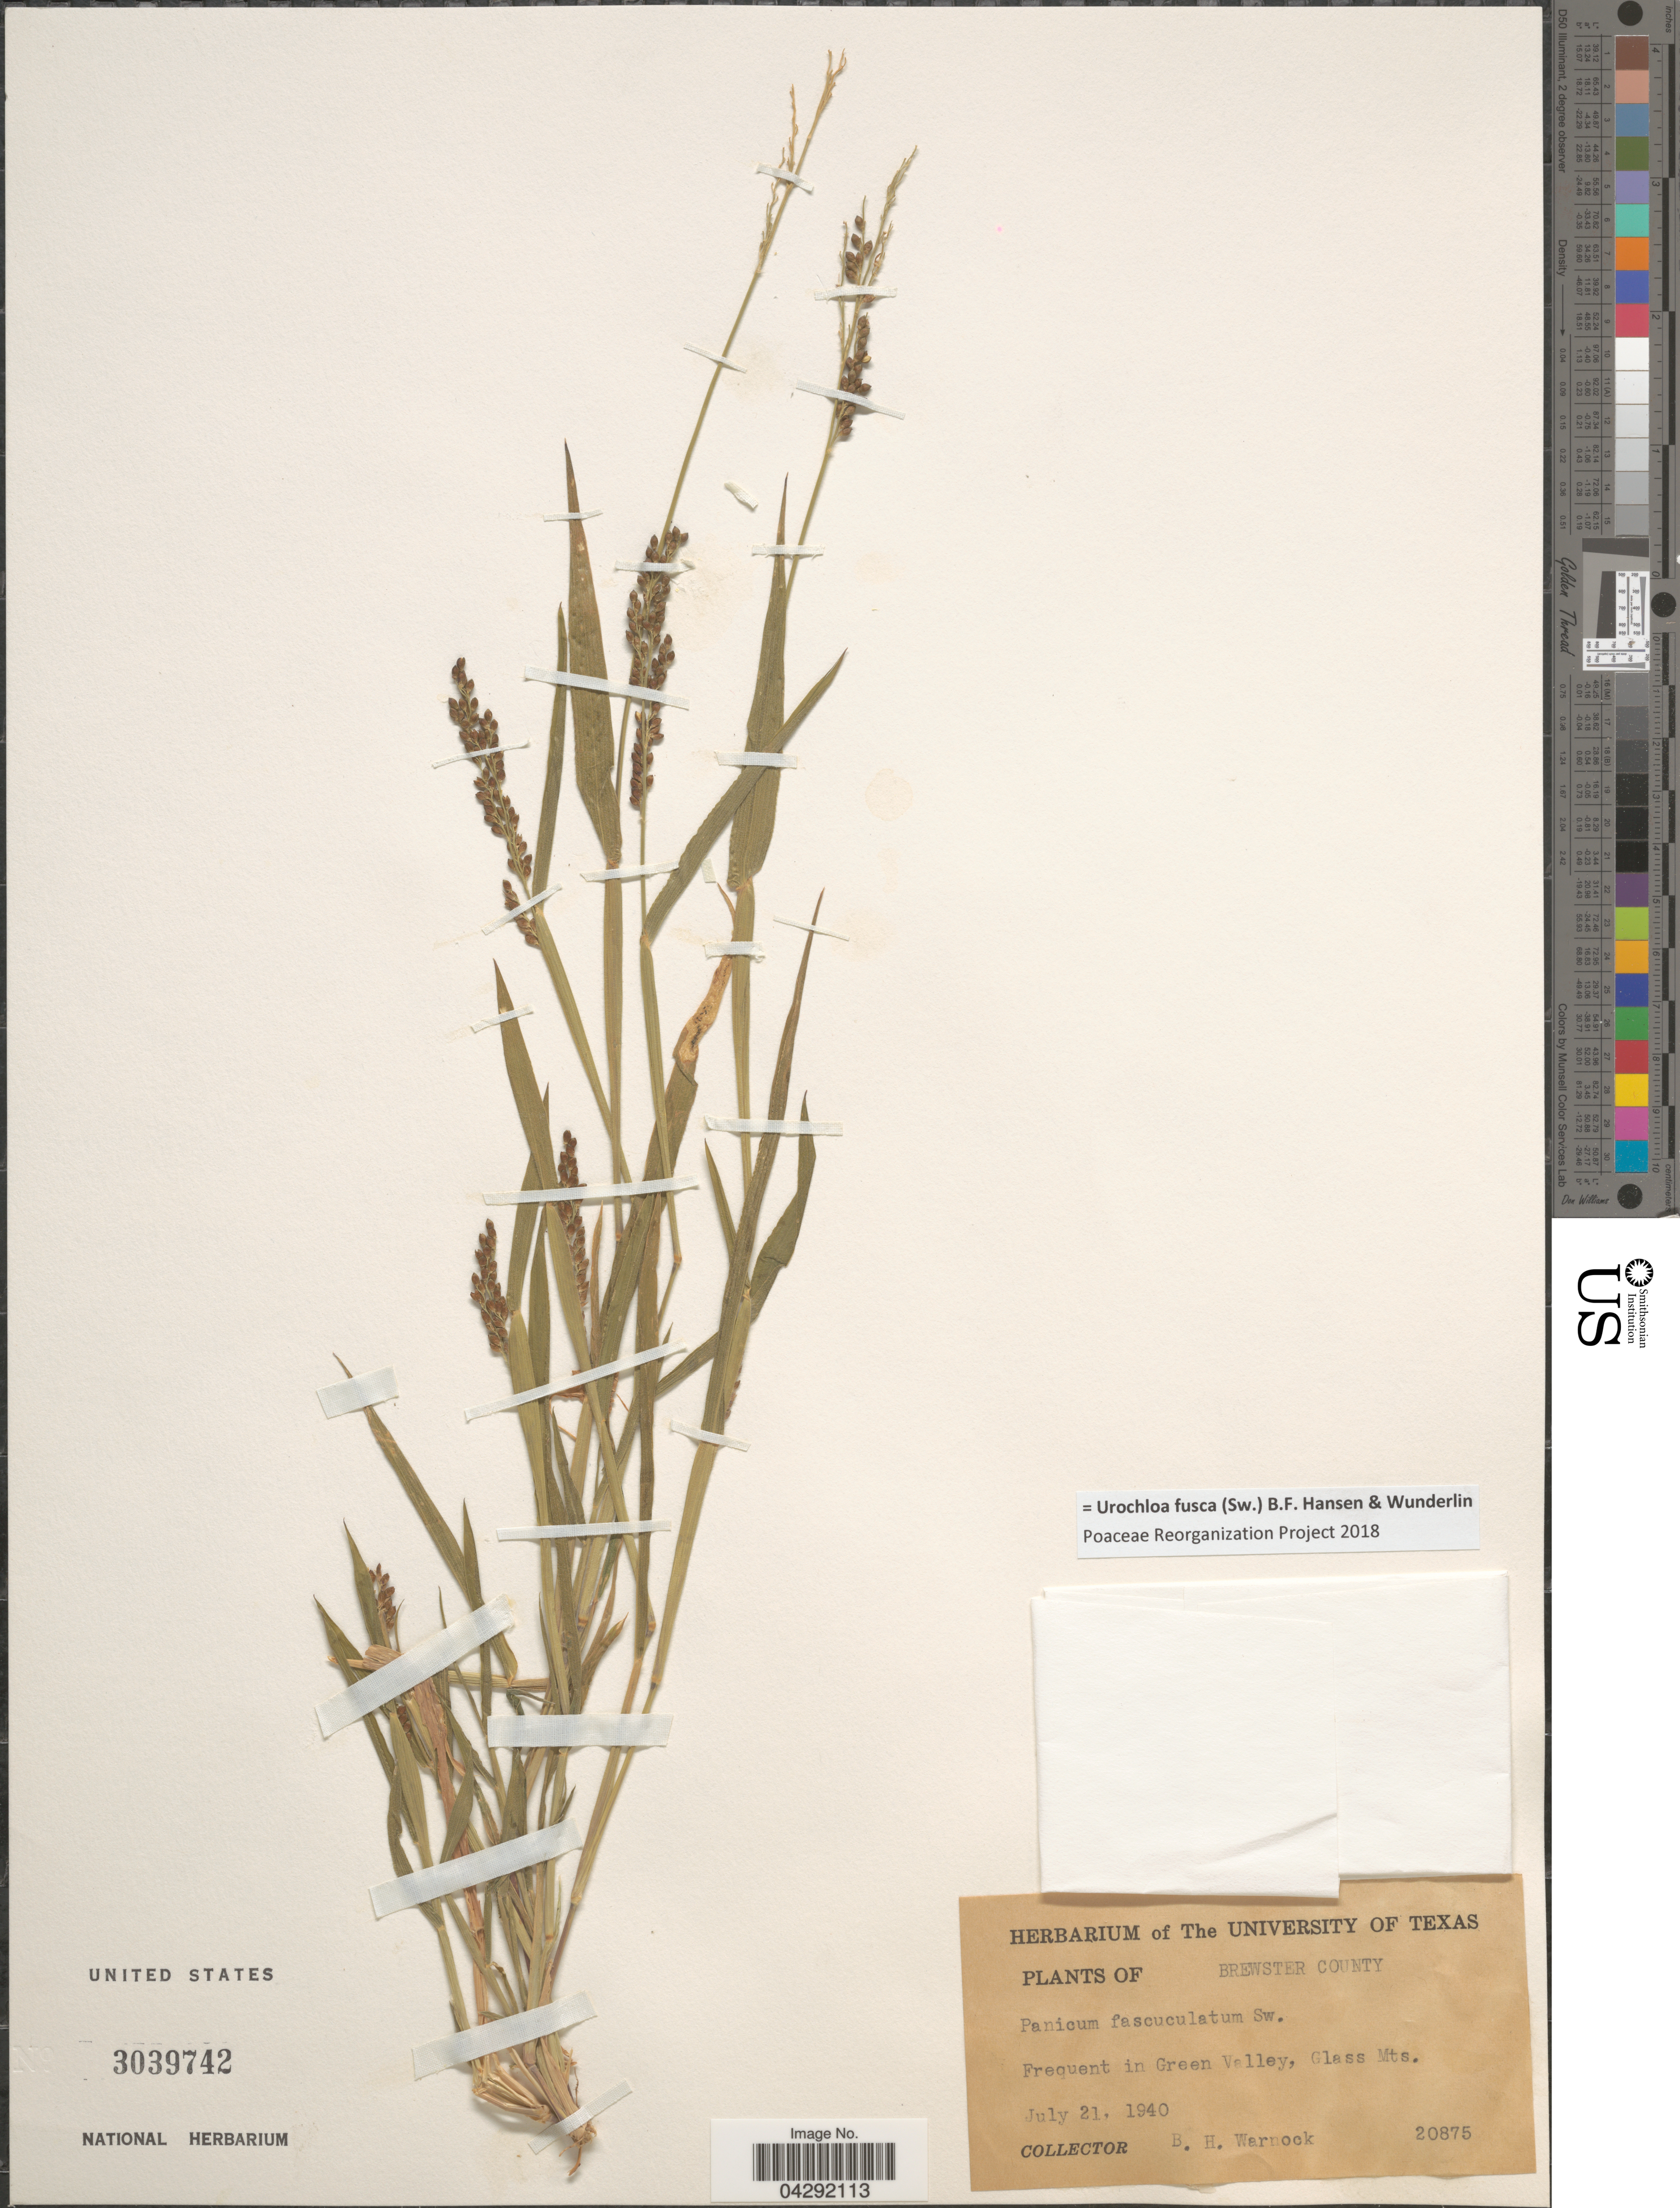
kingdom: Plantae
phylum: Tracheophyta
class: Liliopsida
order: Poales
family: Poaceae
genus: Urochloa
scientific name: Urochloa fusca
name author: (Sw.) B.F. Hansen & Wunderlin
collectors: B. H. Warnock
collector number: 20875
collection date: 1940-07-21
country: United States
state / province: Texas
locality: Brewster County. Frequent in Green Valley, Glass Mts.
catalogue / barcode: US 3039742